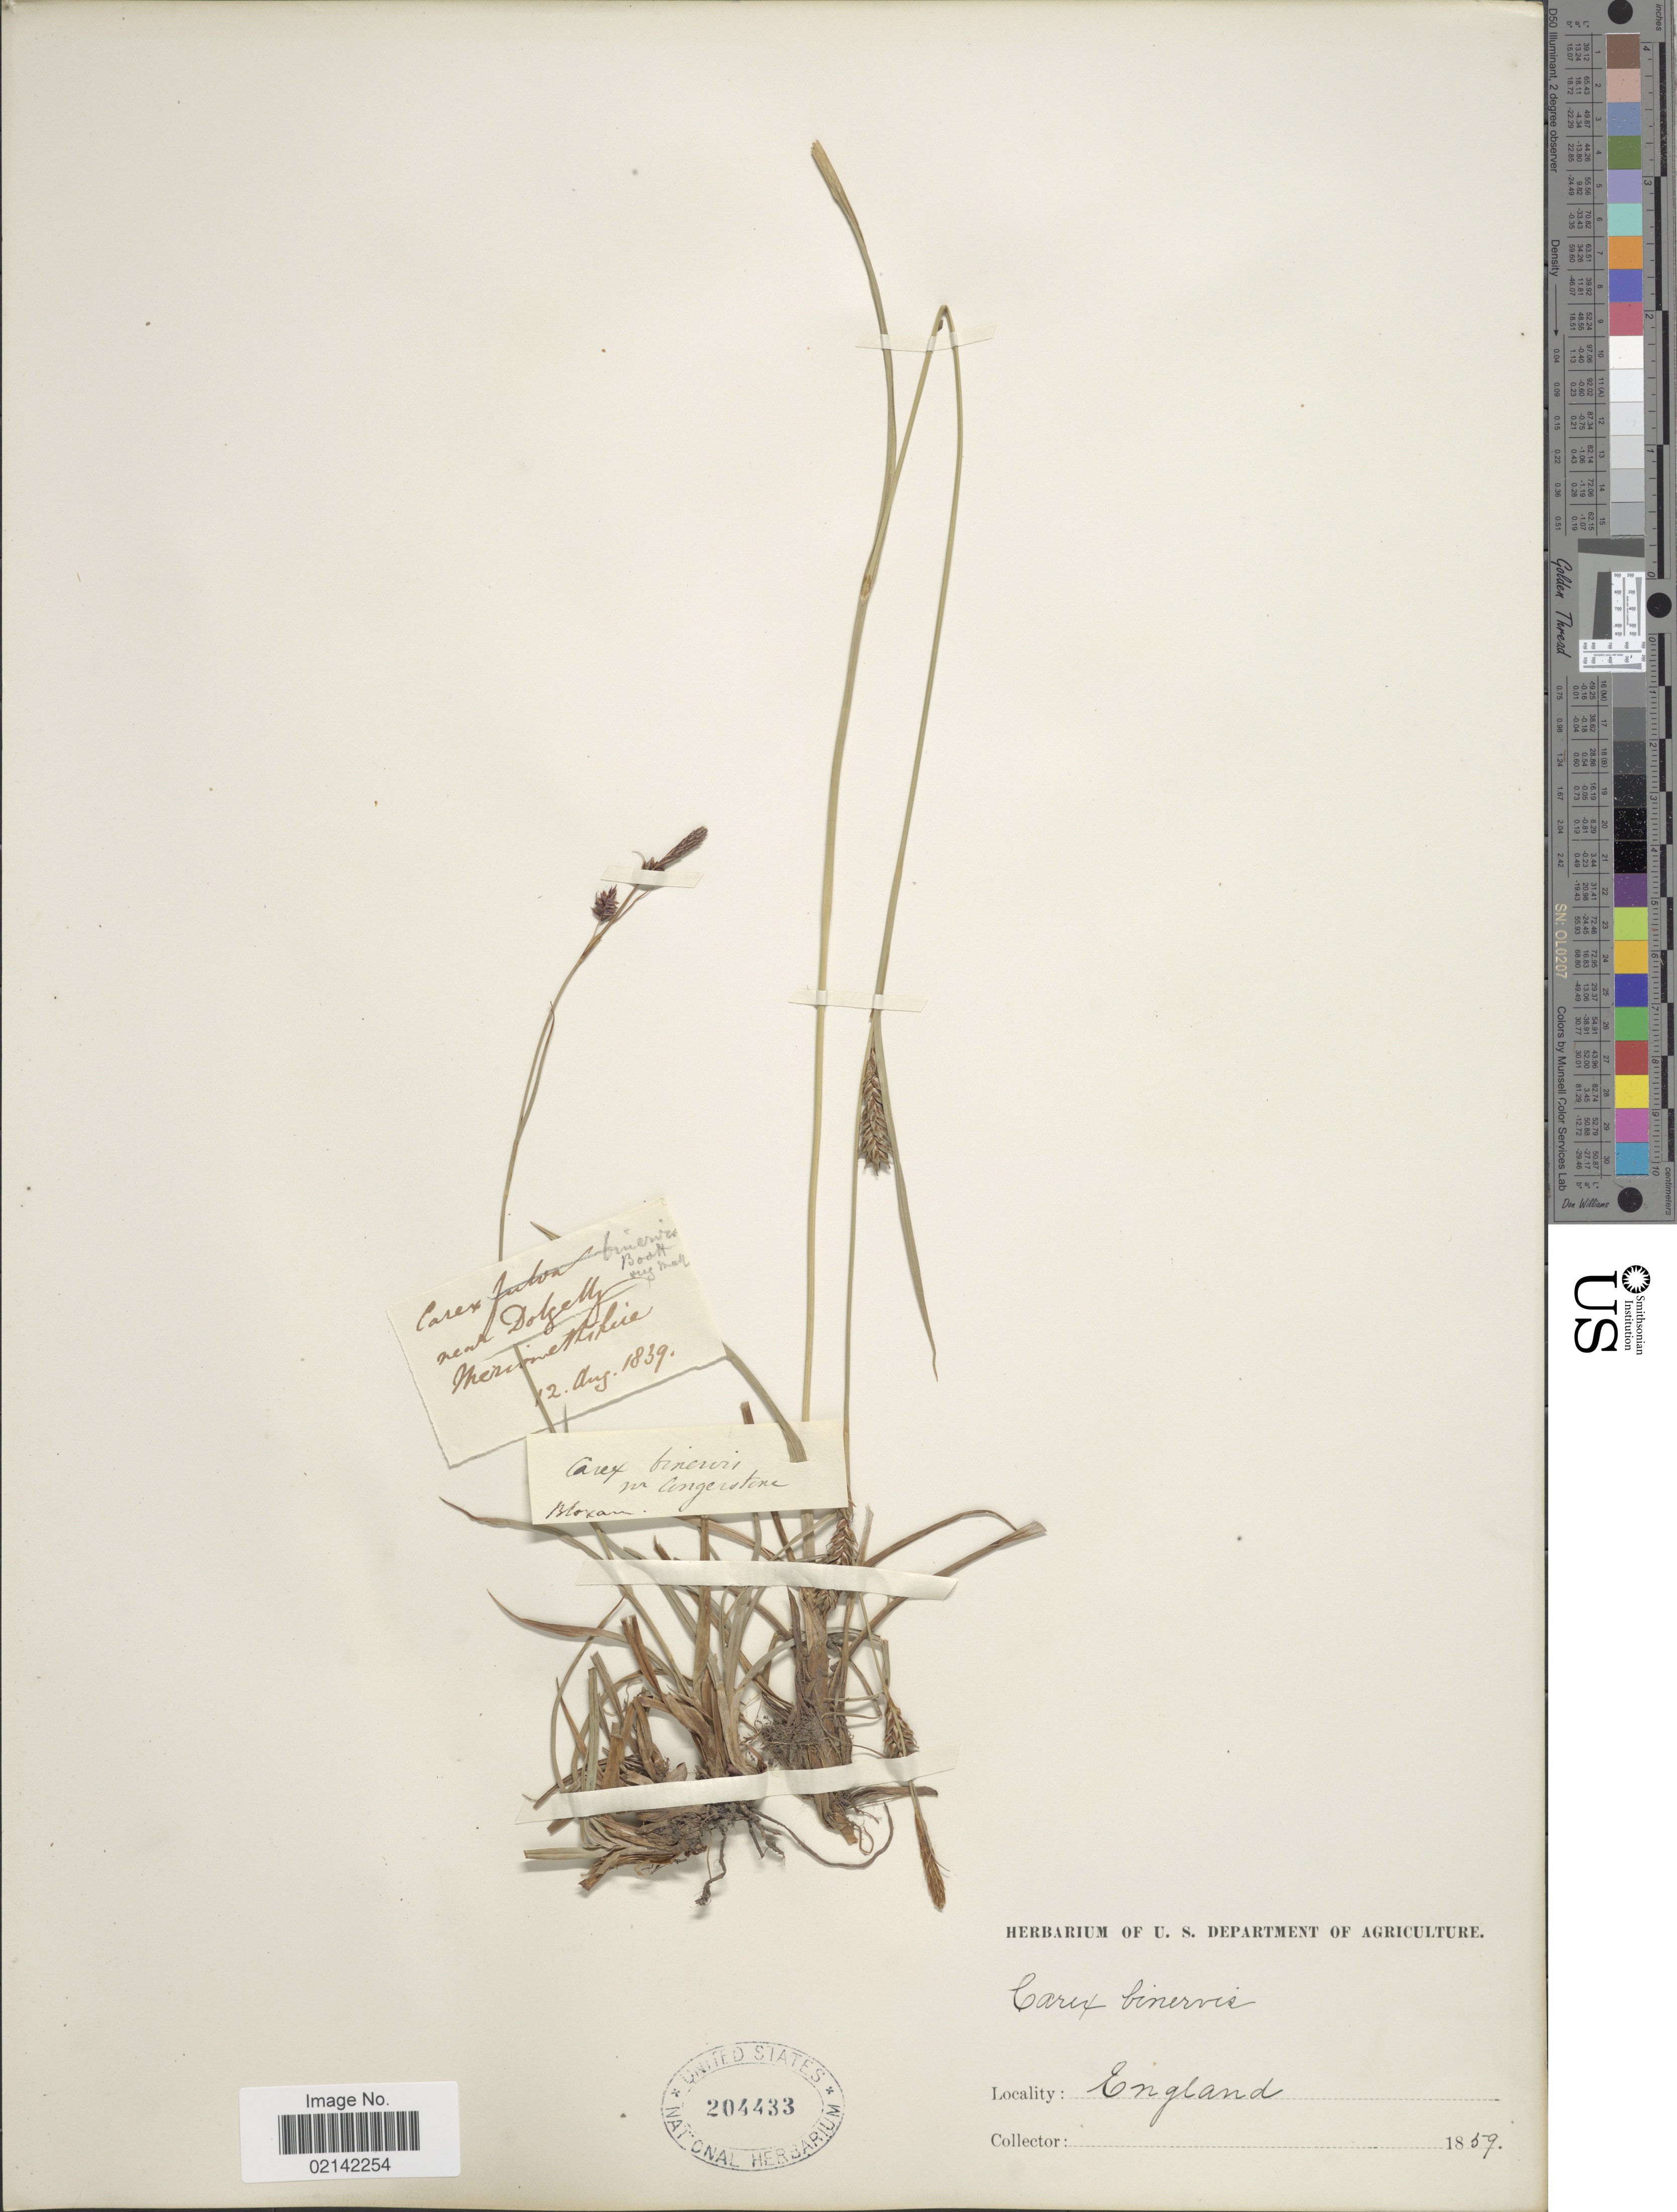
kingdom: Plantae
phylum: Tracheophyta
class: Liliopsida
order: Poales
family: Cyperaceae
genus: Carex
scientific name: Carex binervis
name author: Sm.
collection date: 1839-08-12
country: United Kingdom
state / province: Wales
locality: Near Dolgelly (Dolgellu). Merionethshire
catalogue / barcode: US 204433